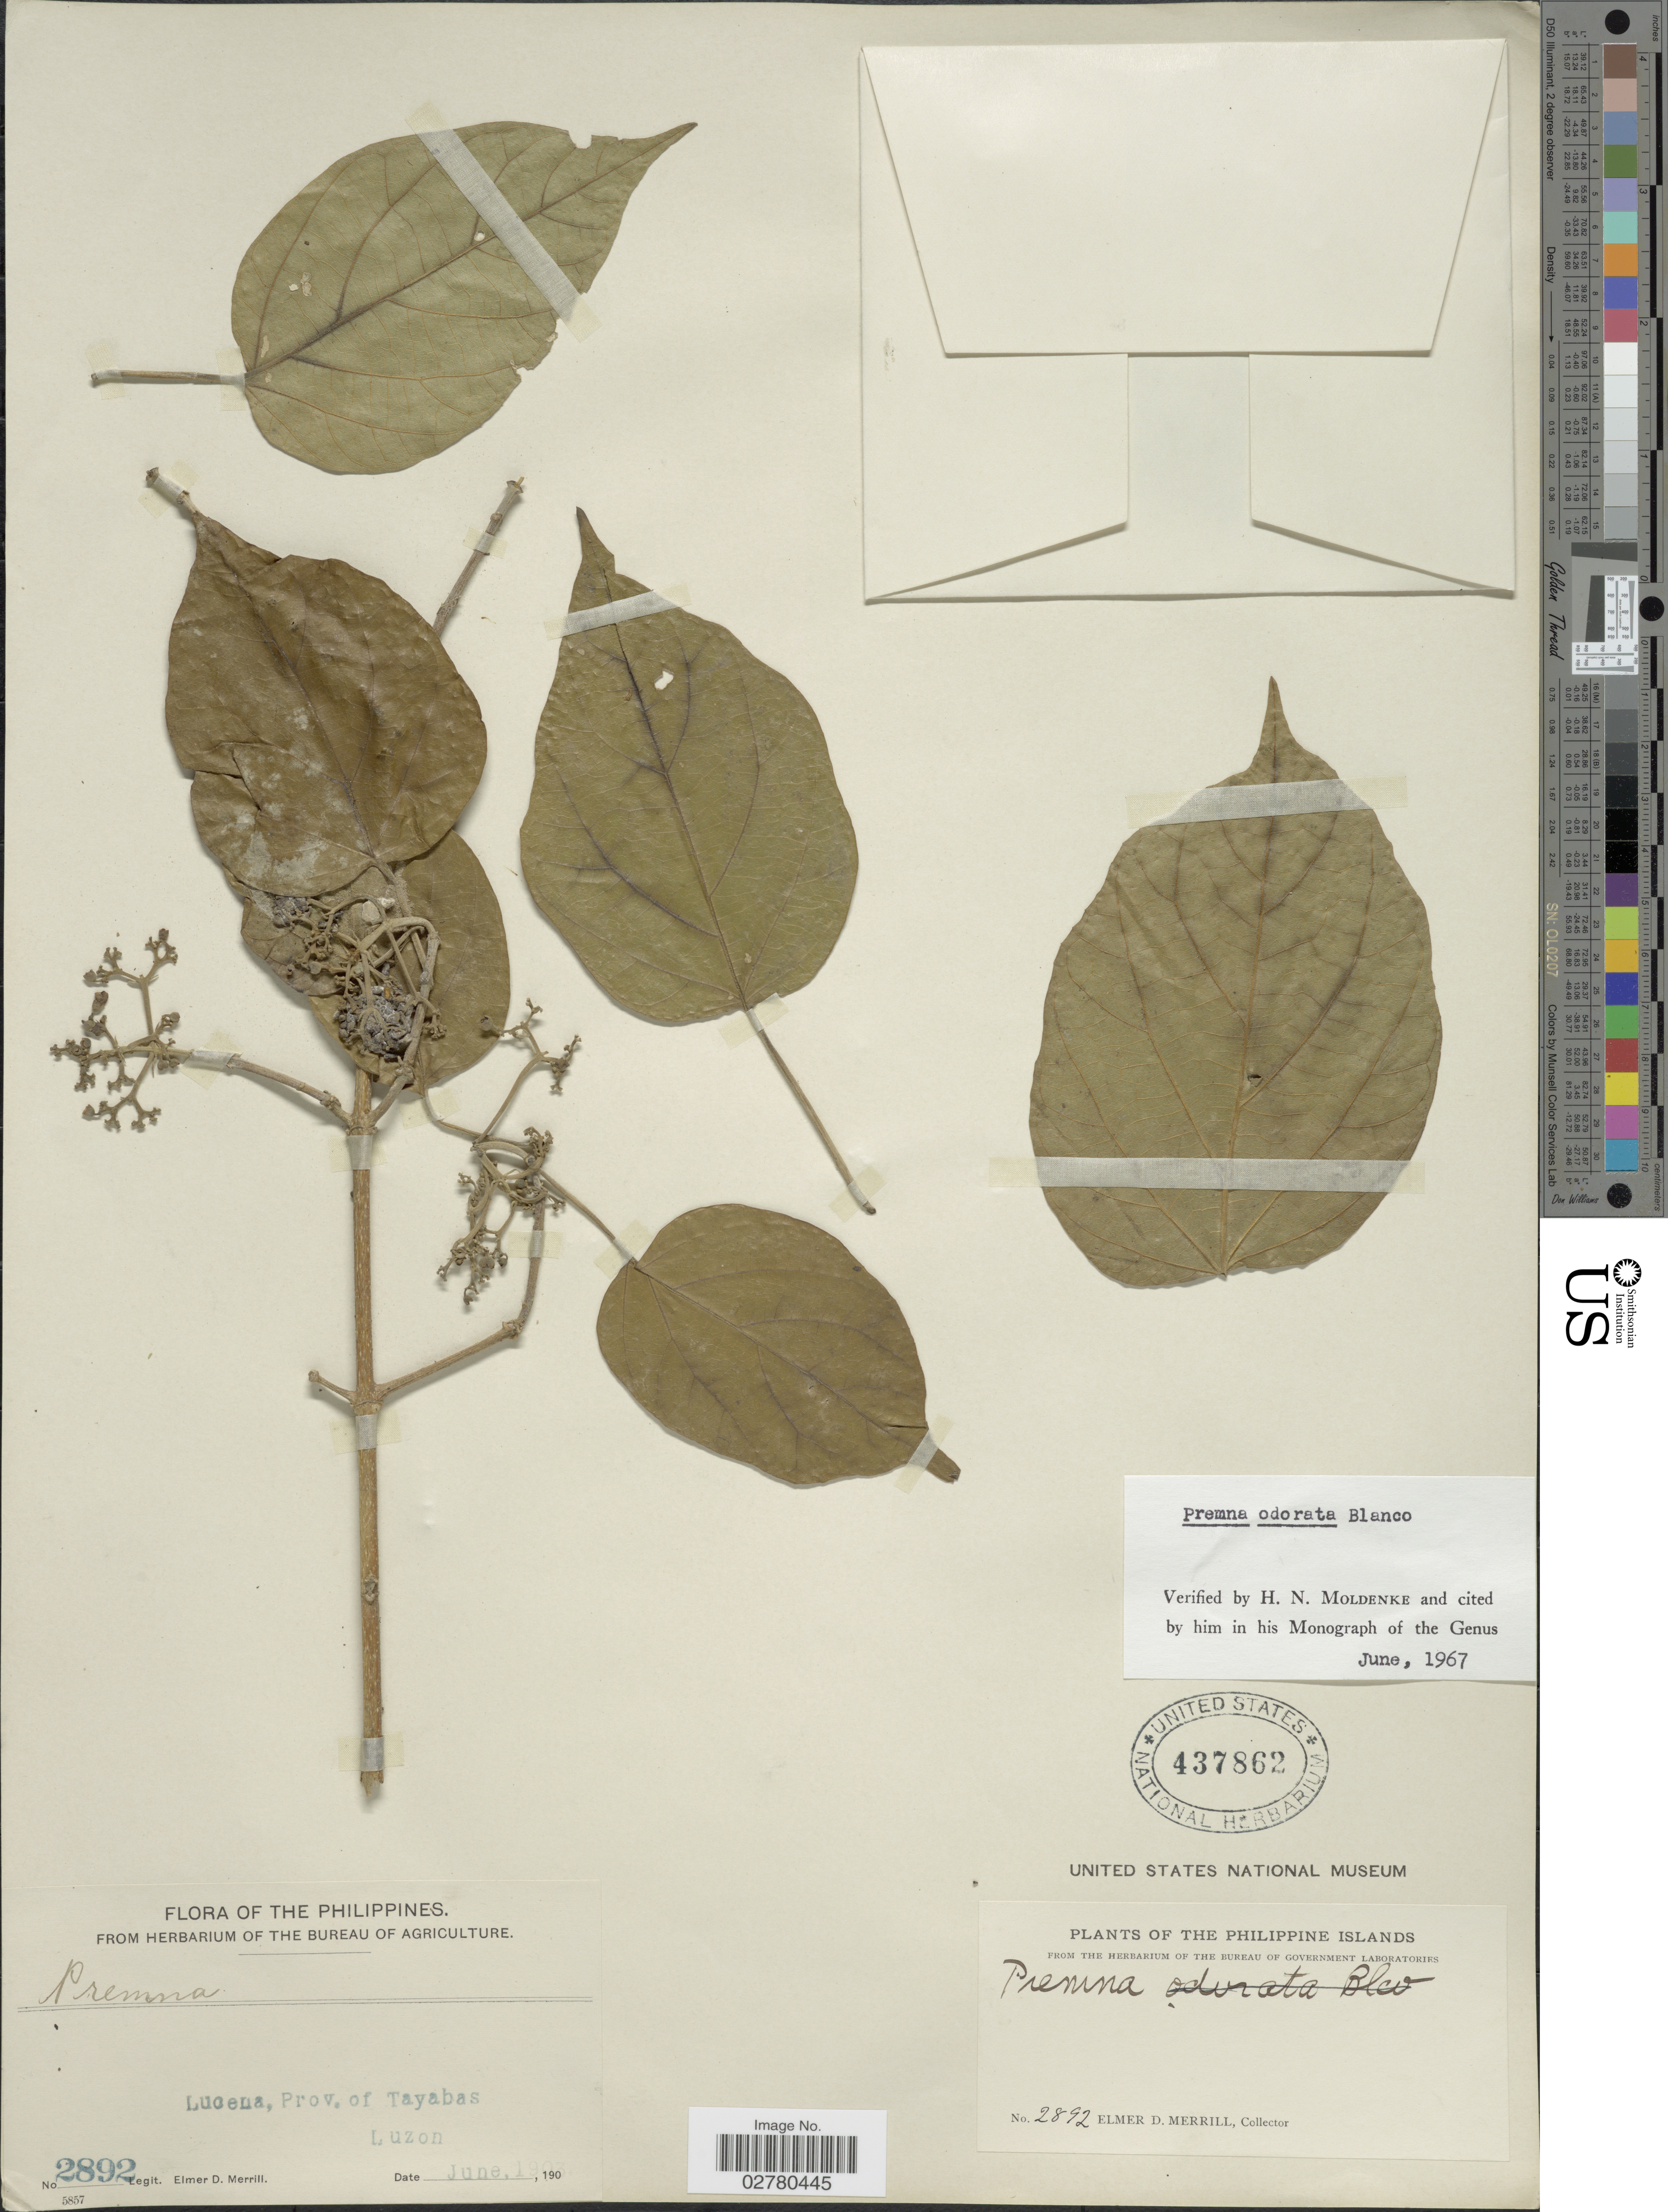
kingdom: Plantae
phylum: Tracheophyta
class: Magnoliopsida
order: Lamiales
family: Lamiaceae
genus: Premna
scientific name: Premna odorata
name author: Blanco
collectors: E. D. Merrill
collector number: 2892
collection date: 1903-06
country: Philippines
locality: Philippine Islands, Lucena, Prov. of Tayabas, Luzon.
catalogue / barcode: US 437862